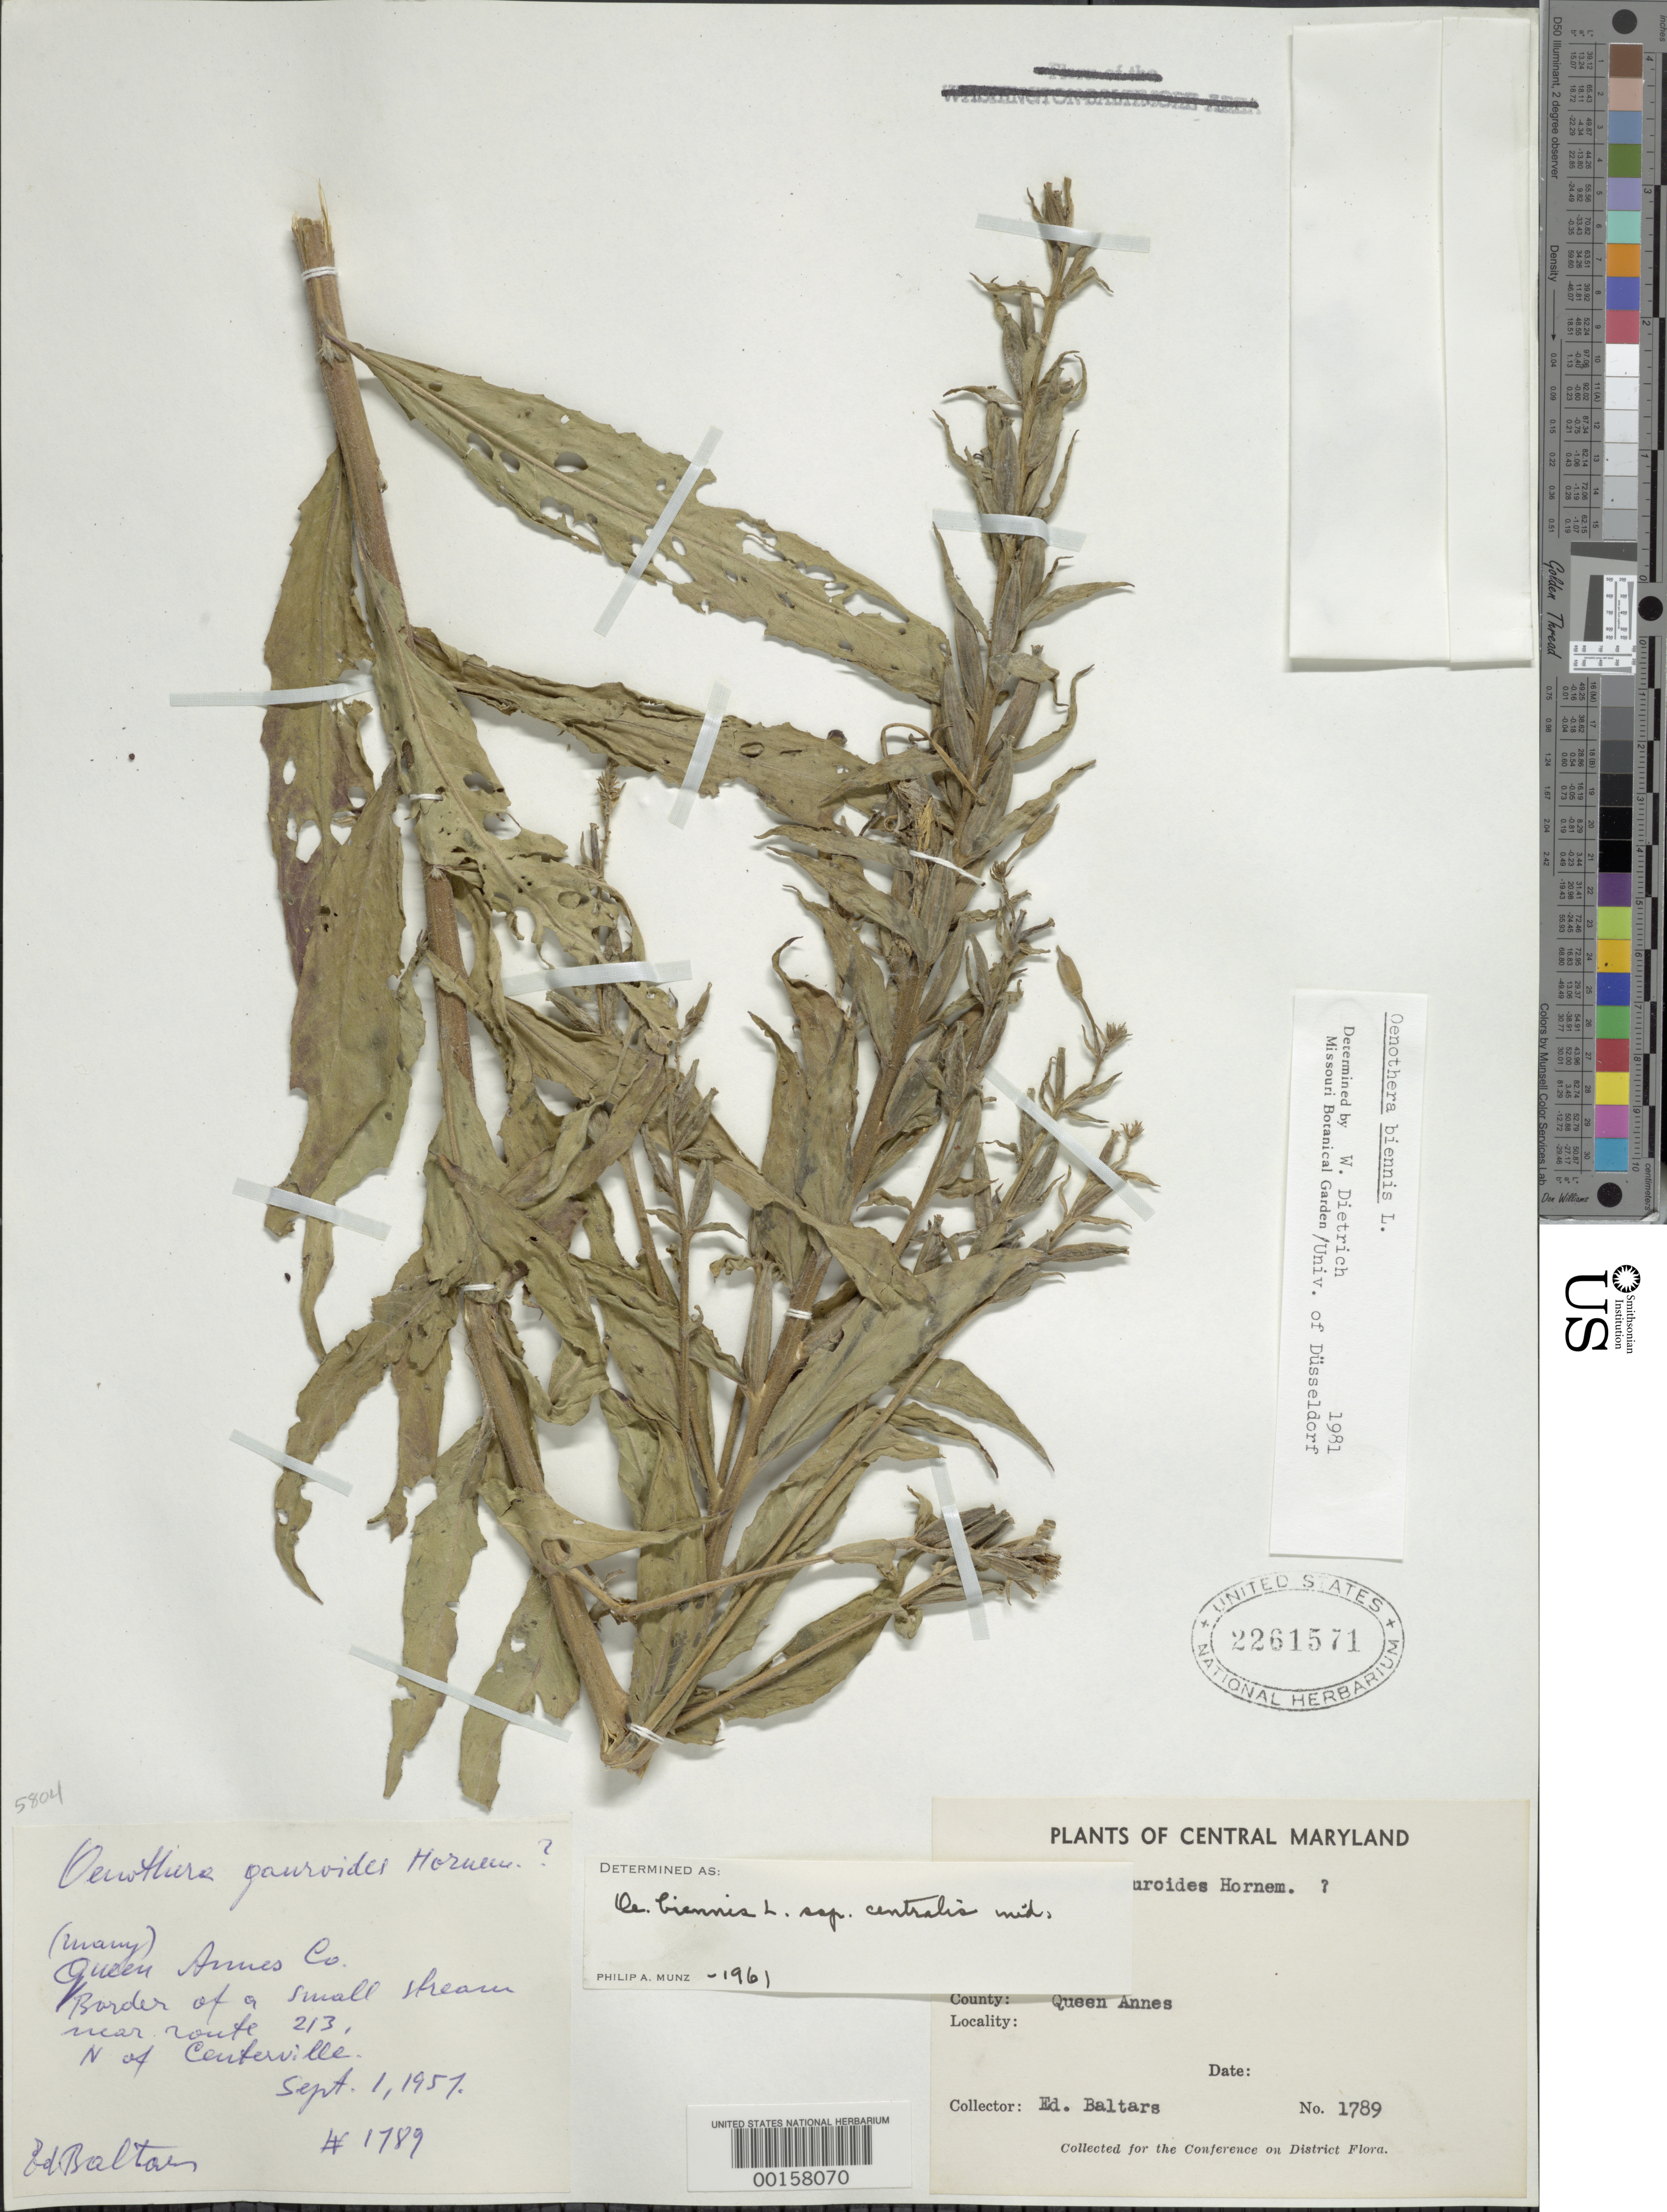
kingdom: Plantae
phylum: Tracheophyta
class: Magnoliopsida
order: Myrtales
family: Onagraceae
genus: Oenothera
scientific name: Oenothera biennis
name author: L.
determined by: Dietrich, W.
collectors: E. Baltars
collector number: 1789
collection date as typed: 01 Sep 1957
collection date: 1957-09-01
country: United States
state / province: Maryland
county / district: Queen Anne's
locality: Near rt. 213, n of centerville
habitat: Border of a small stream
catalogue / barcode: US 2261571